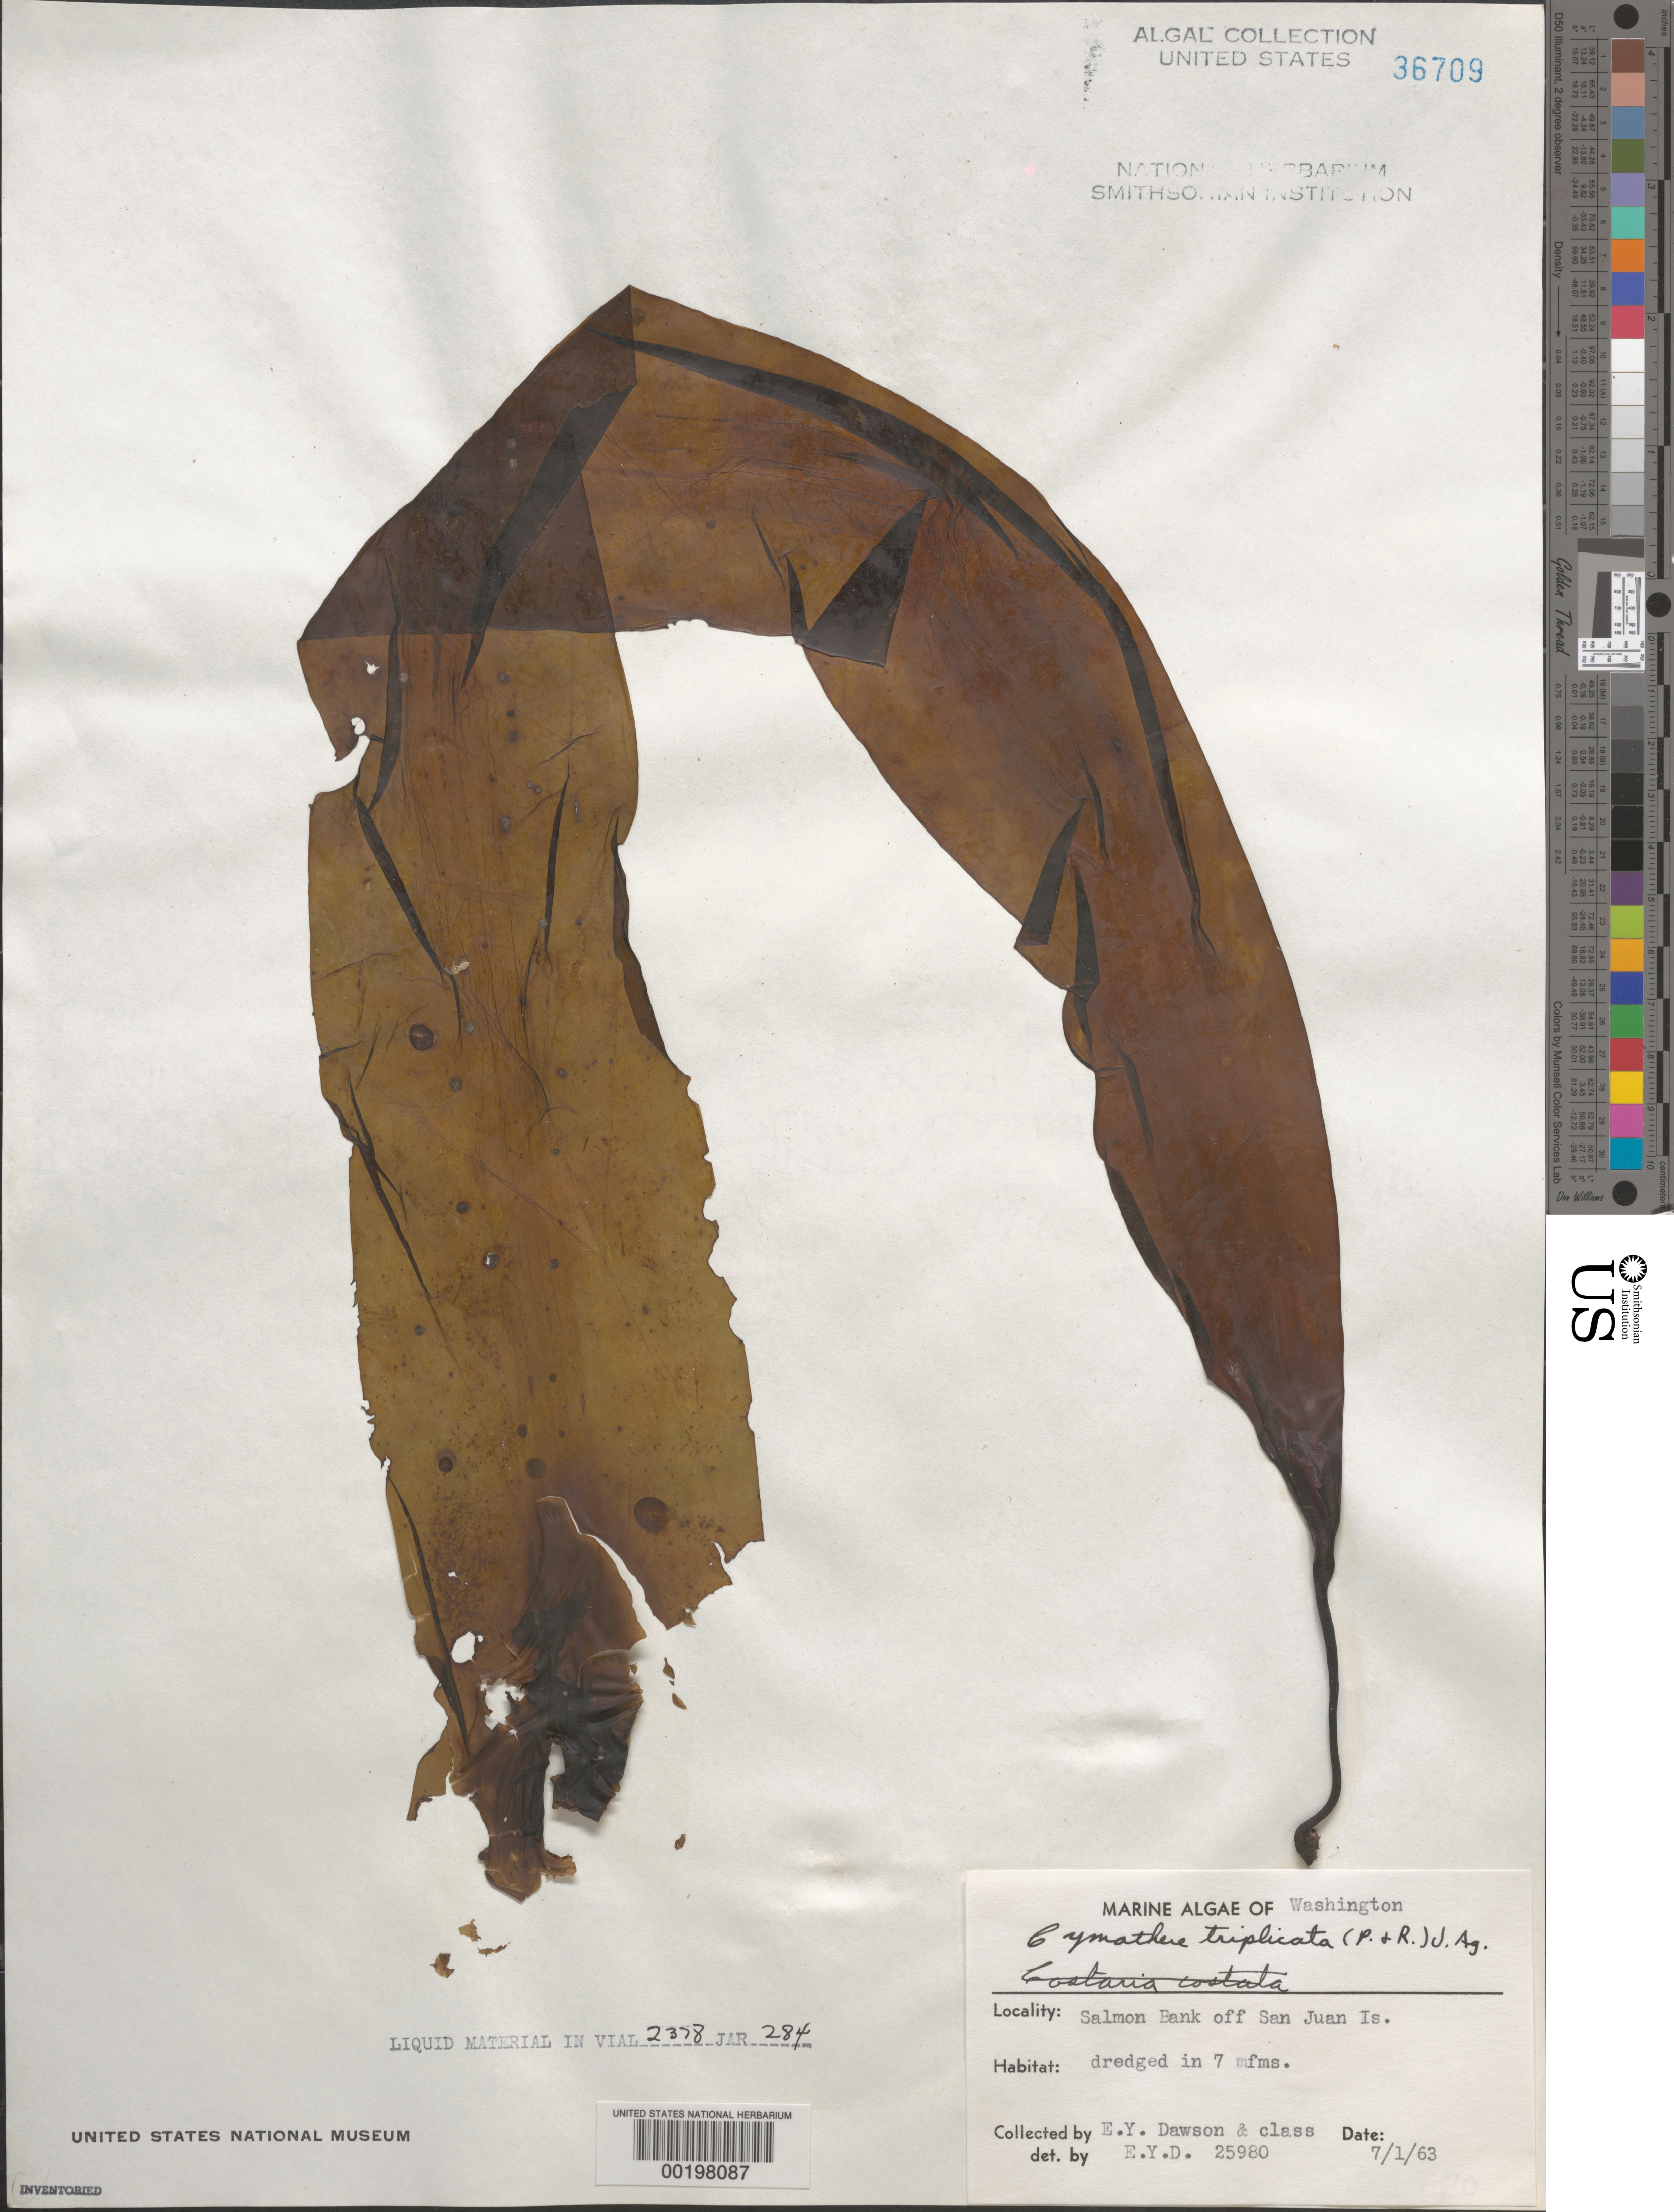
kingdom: Chromista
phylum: Ochrophyta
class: Phaeophyceae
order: Laminariales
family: Laminariaceae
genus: Cymathaere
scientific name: Cymathaere triplicata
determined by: Dawson, E. Y.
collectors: E. Y. Dawson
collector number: EYD 25980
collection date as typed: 01 Jul 1963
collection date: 1963-07-01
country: United States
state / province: Washington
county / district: San Juan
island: San Juan Island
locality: Salmon Bank off San Juan Island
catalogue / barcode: US 36709